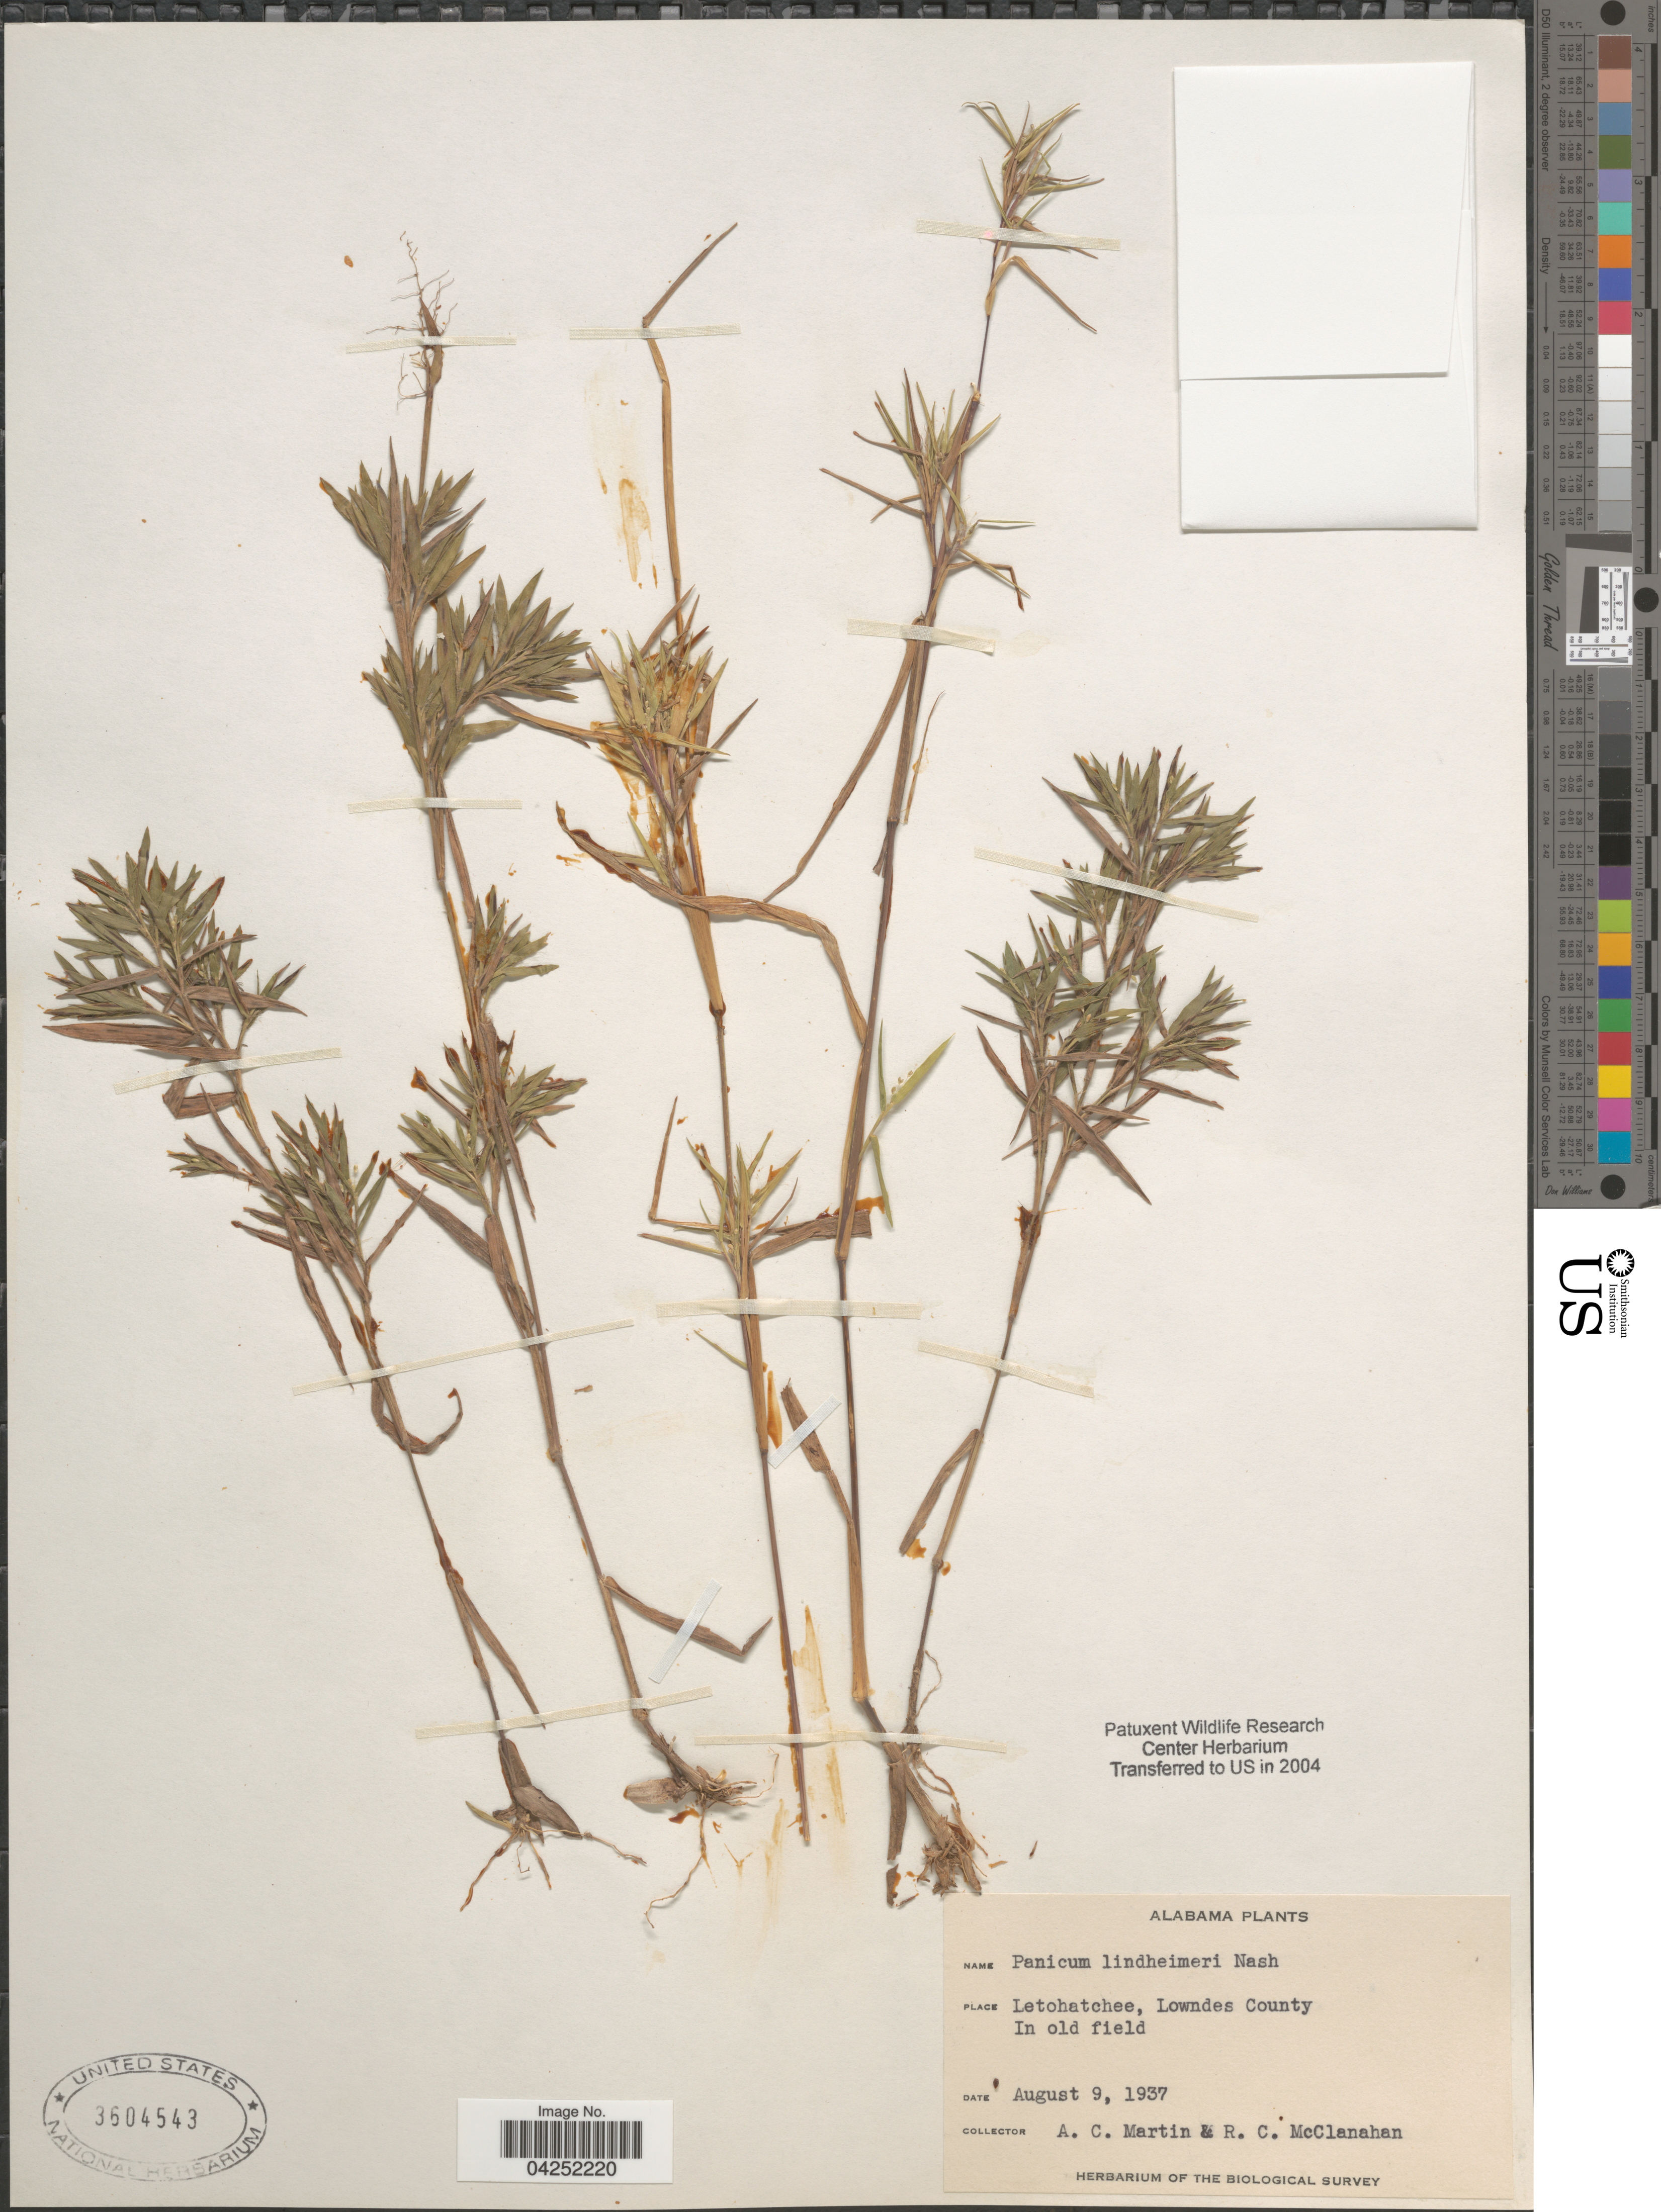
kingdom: Plantae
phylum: Tracheophyta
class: Liliopsida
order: Poales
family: Poaceae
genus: Dichanthelium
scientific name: Dichanthelium acuminatum var. lindheimeri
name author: (Nash) Gould & C.A. Clark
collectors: A. C. Martin & R. McClanahan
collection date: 1937-08-09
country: United States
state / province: Alabama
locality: Letohatchee, Lowndes County. In old field. The Biological Survey.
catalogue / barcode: US 3604543